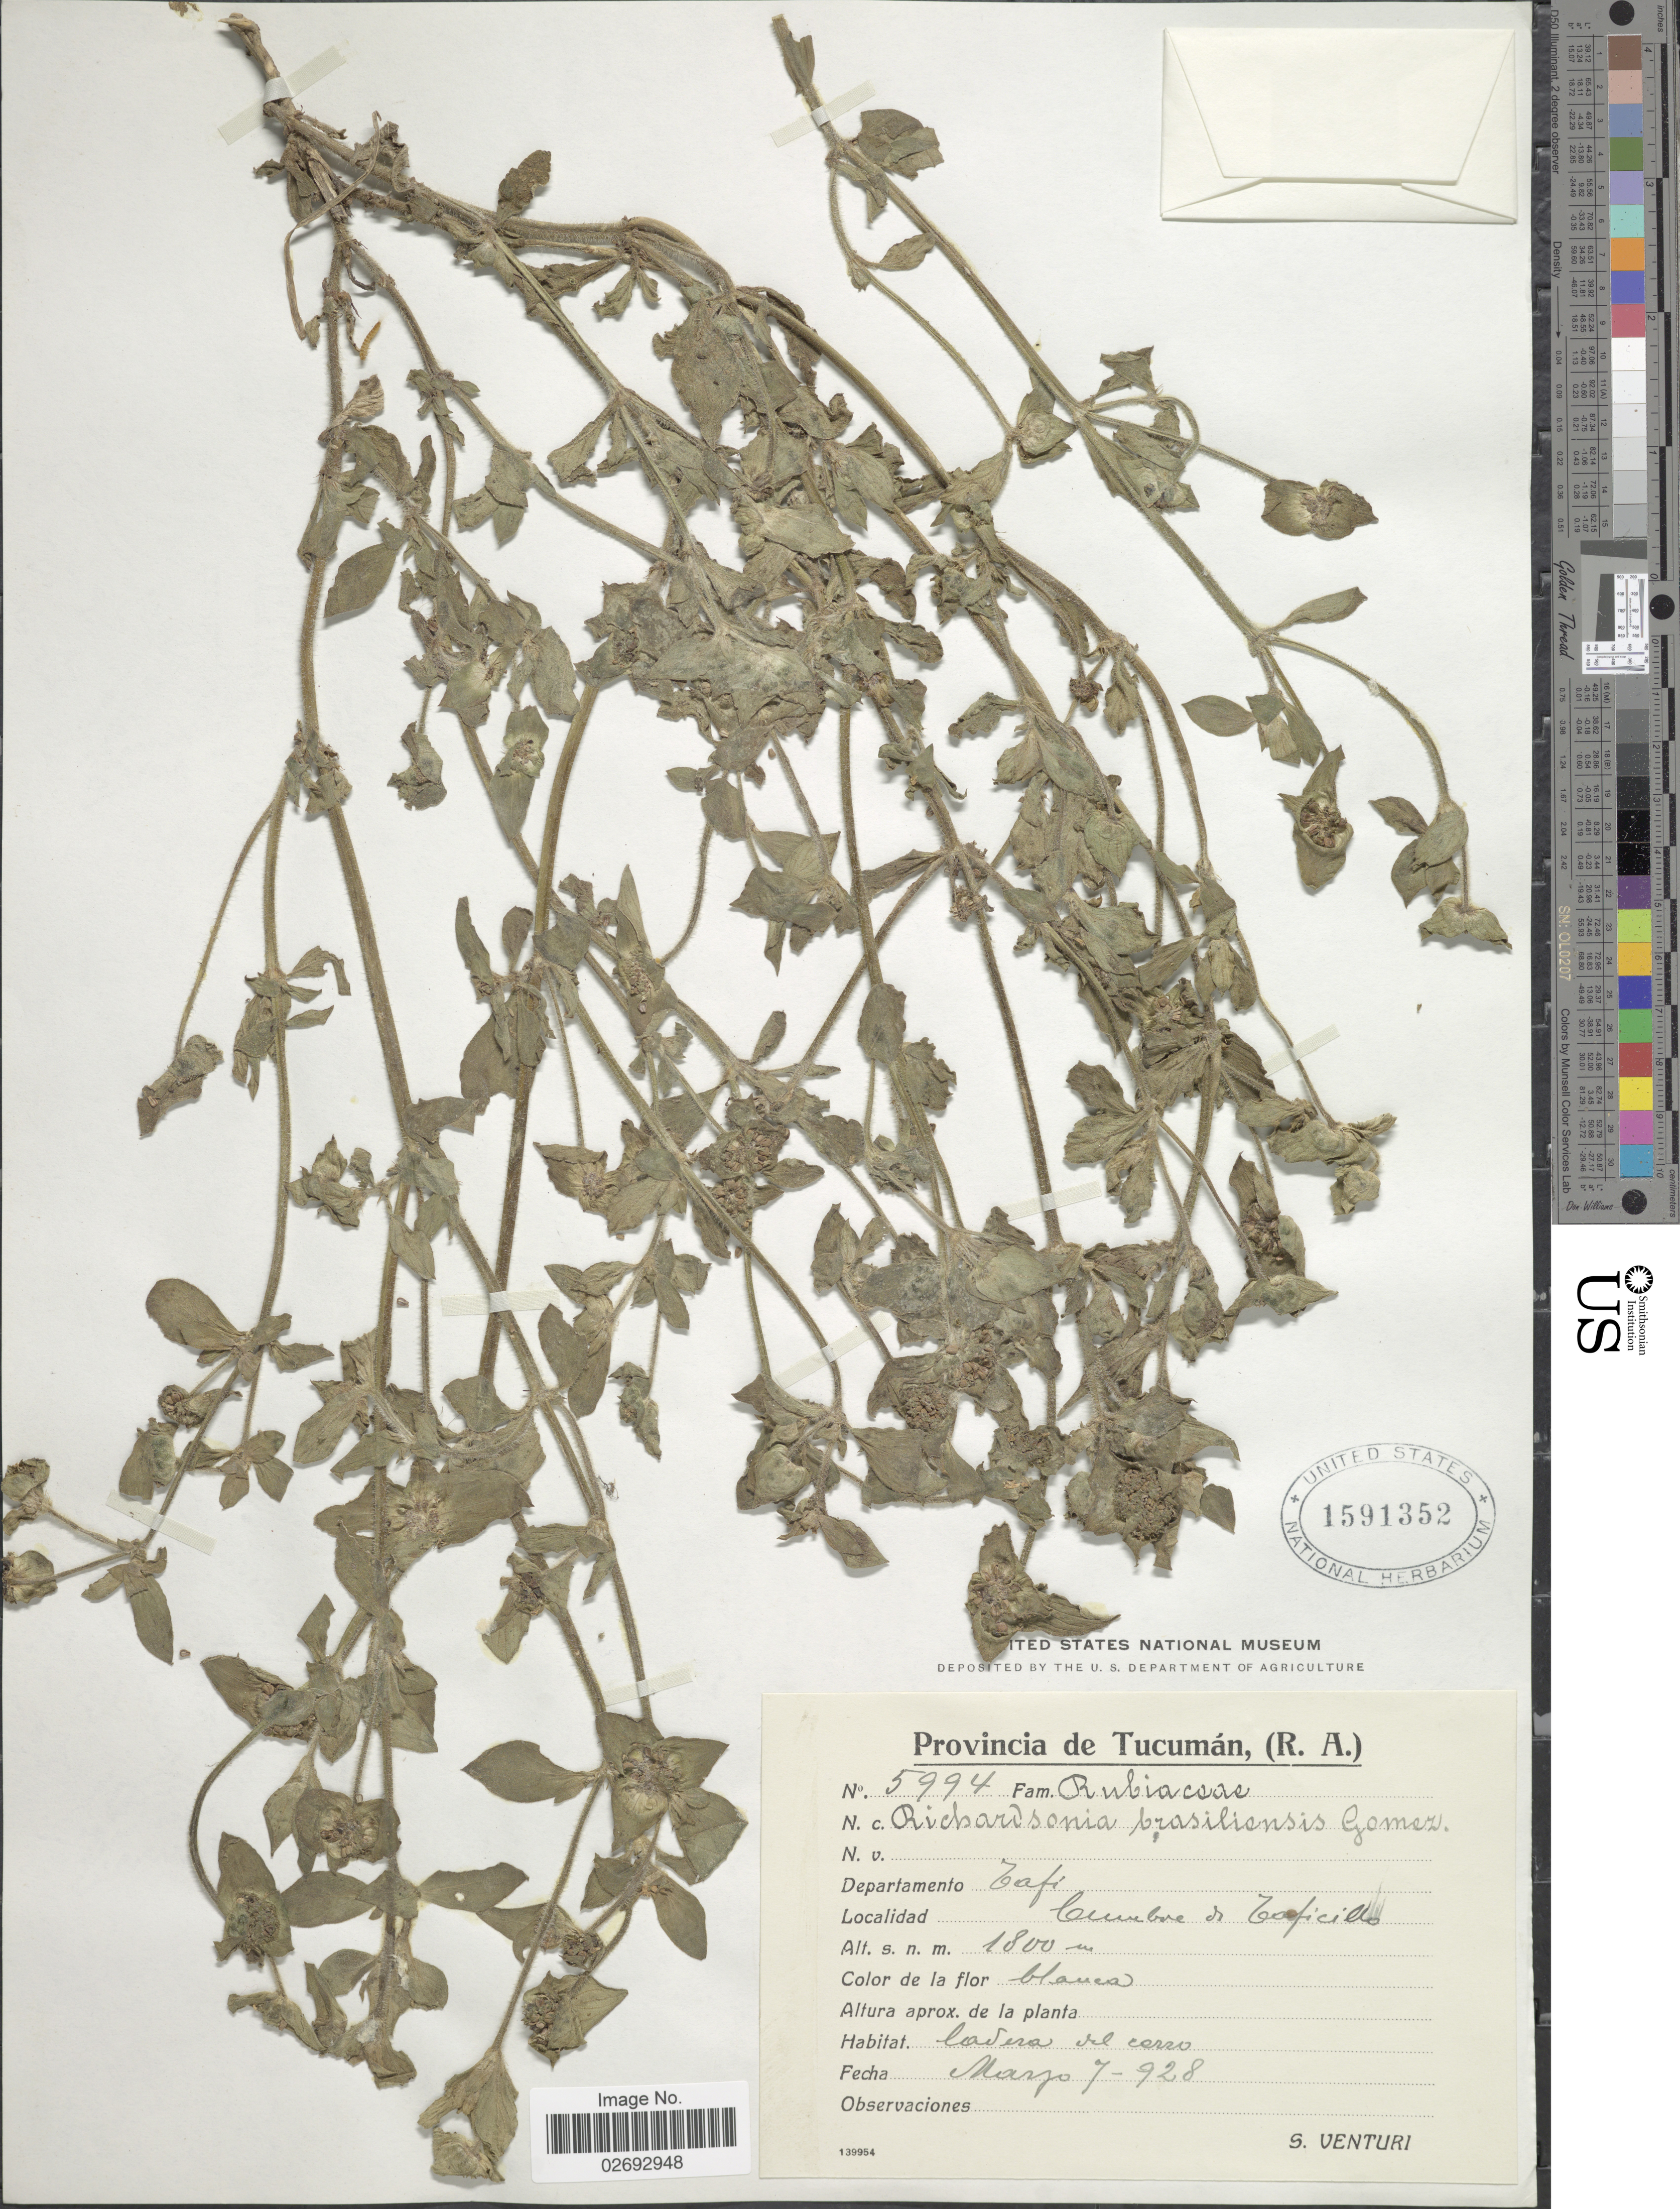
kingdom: Plantae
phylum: Tracheophyta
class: Magnoliopsida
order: Gentianales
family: Rubiaceae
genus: Richardia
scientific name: Richardia brasiliensis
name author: Gomes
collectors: S. Venturi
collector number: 5994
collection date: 1928-03-07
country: Argentina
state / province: Tucuman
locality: Departamento Tafi. Cumbre de Taficillo.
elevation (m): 1800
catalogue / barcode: US 1591352